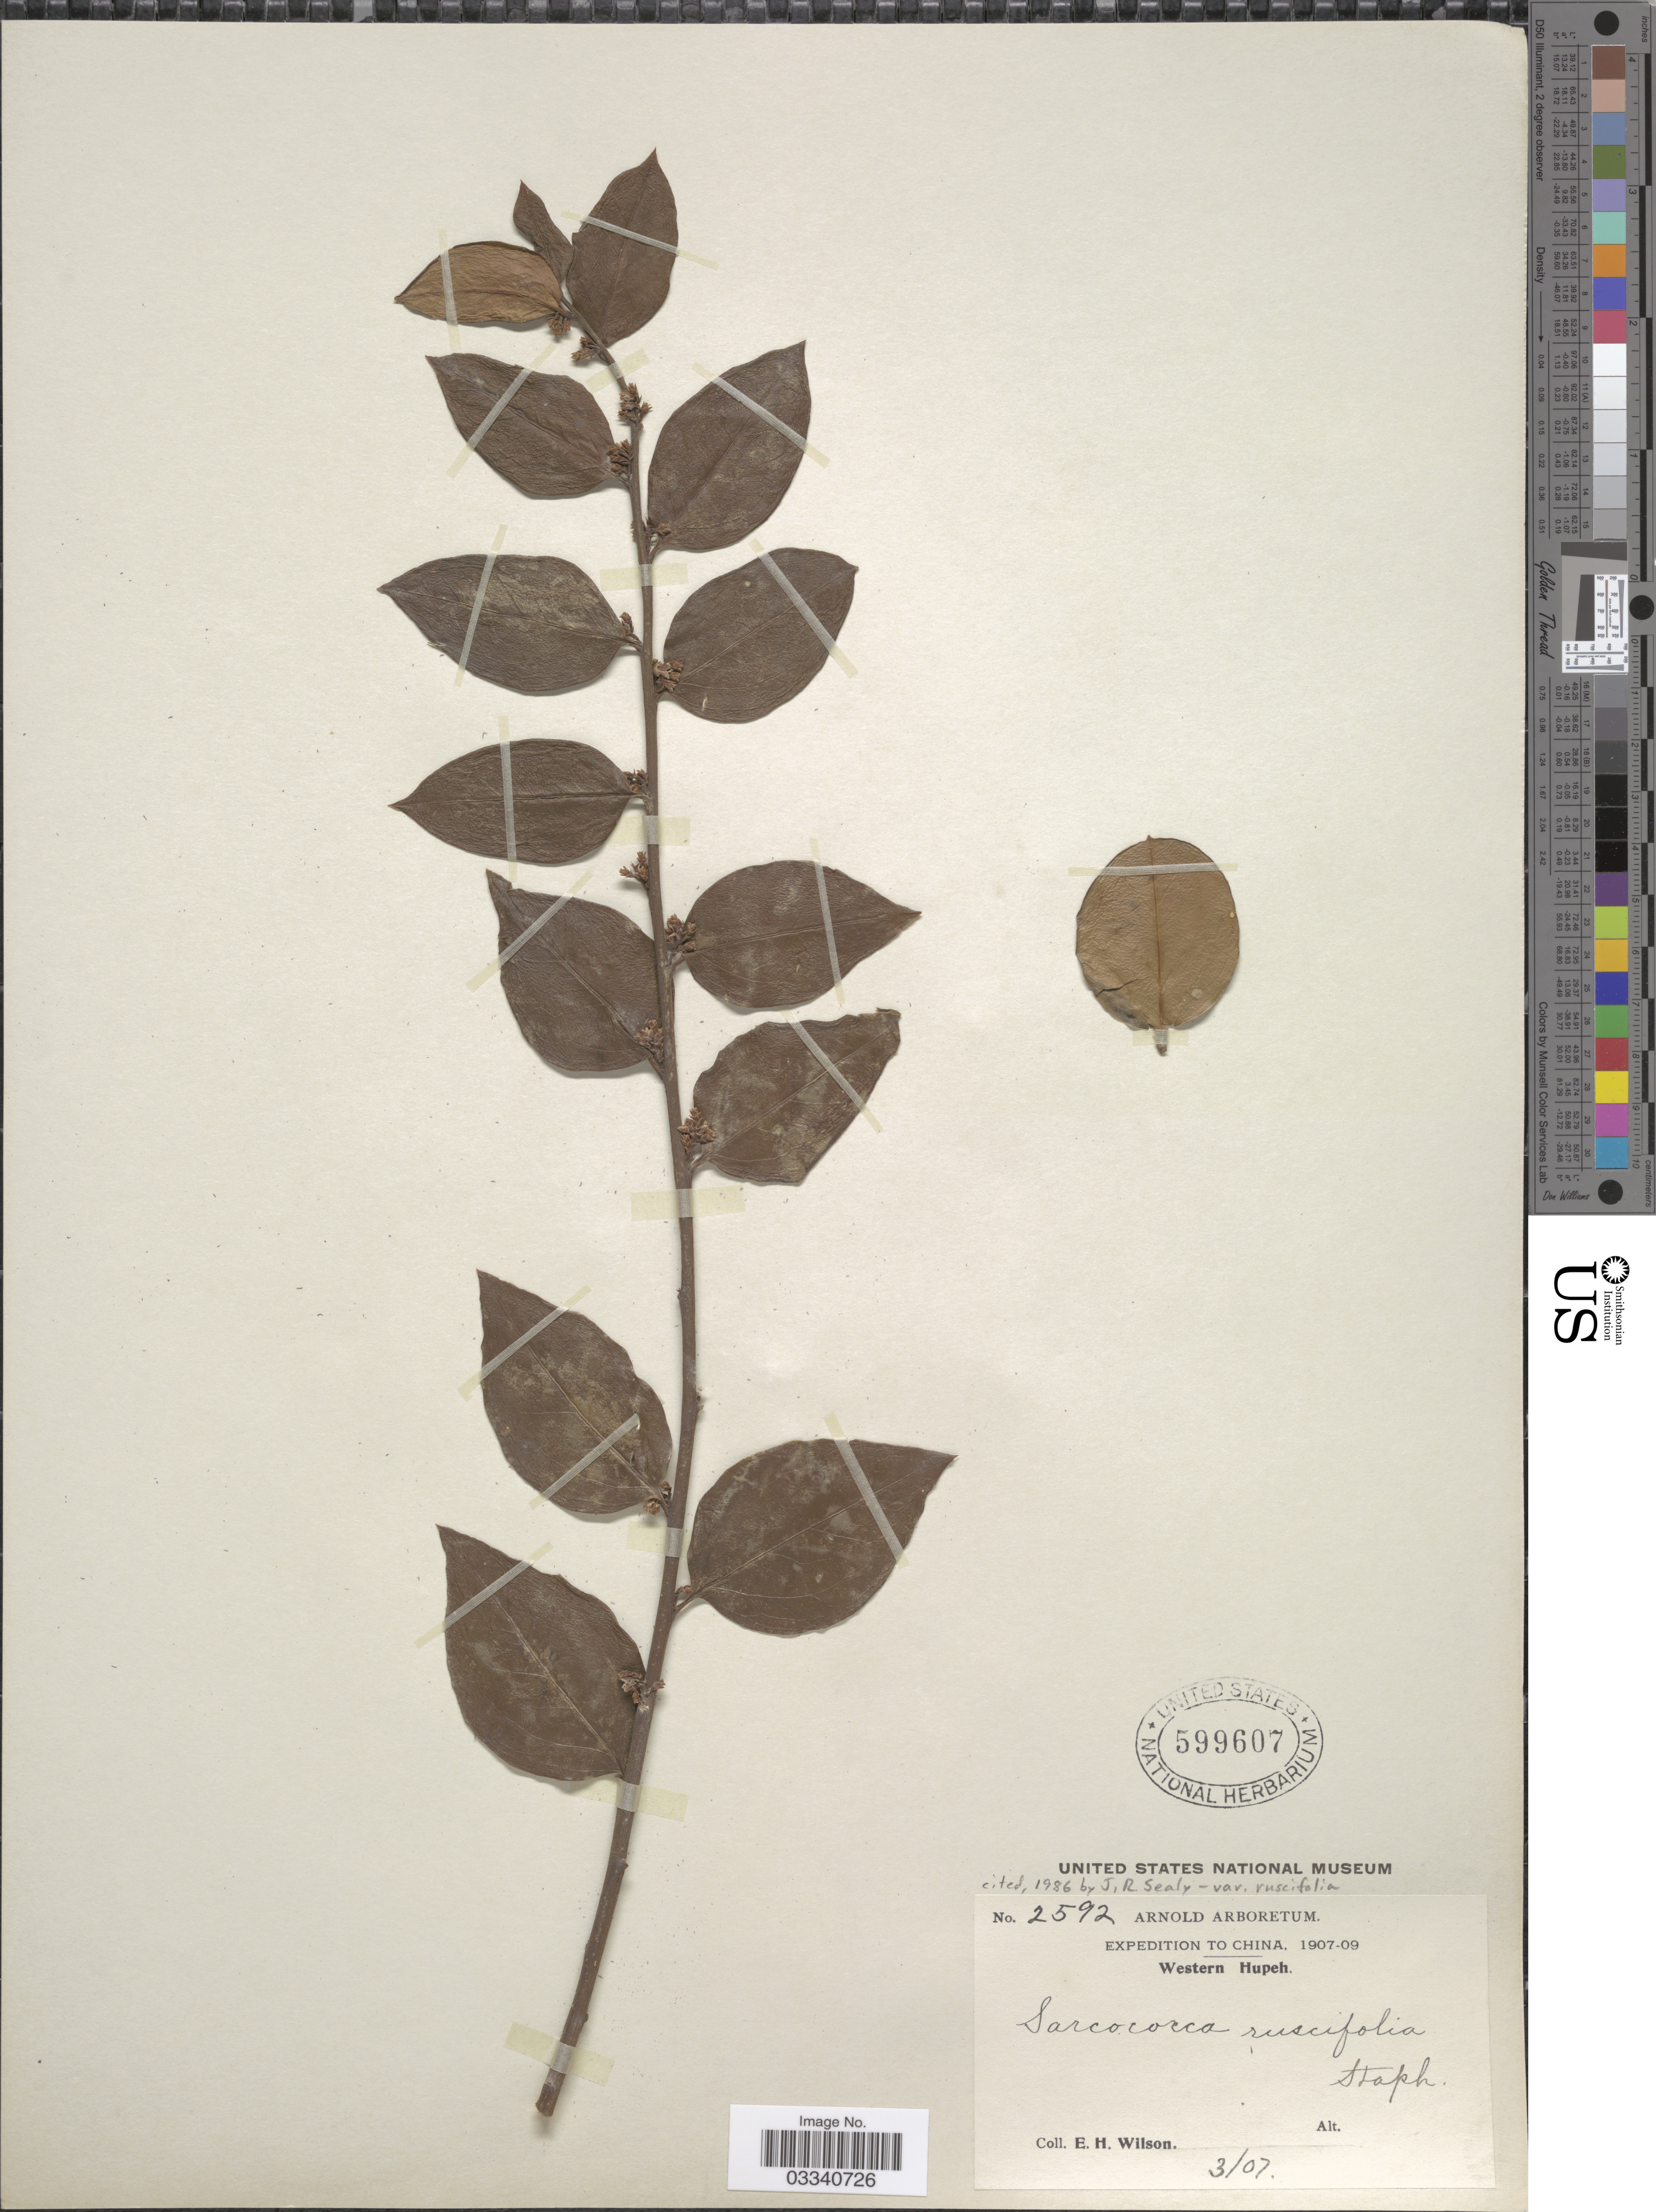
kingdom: Plantae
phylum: Tracheophyta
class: Magnoliopsida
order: Buxales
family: Buxaceae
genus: Sarcococca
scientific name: Sarcococca ruscifolia var. ruscifolia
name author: Stapf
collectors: E. Wilson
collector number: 2592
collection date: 1907-03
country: China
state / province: Hubei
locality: Western Hupeh.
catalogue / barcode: US 599607